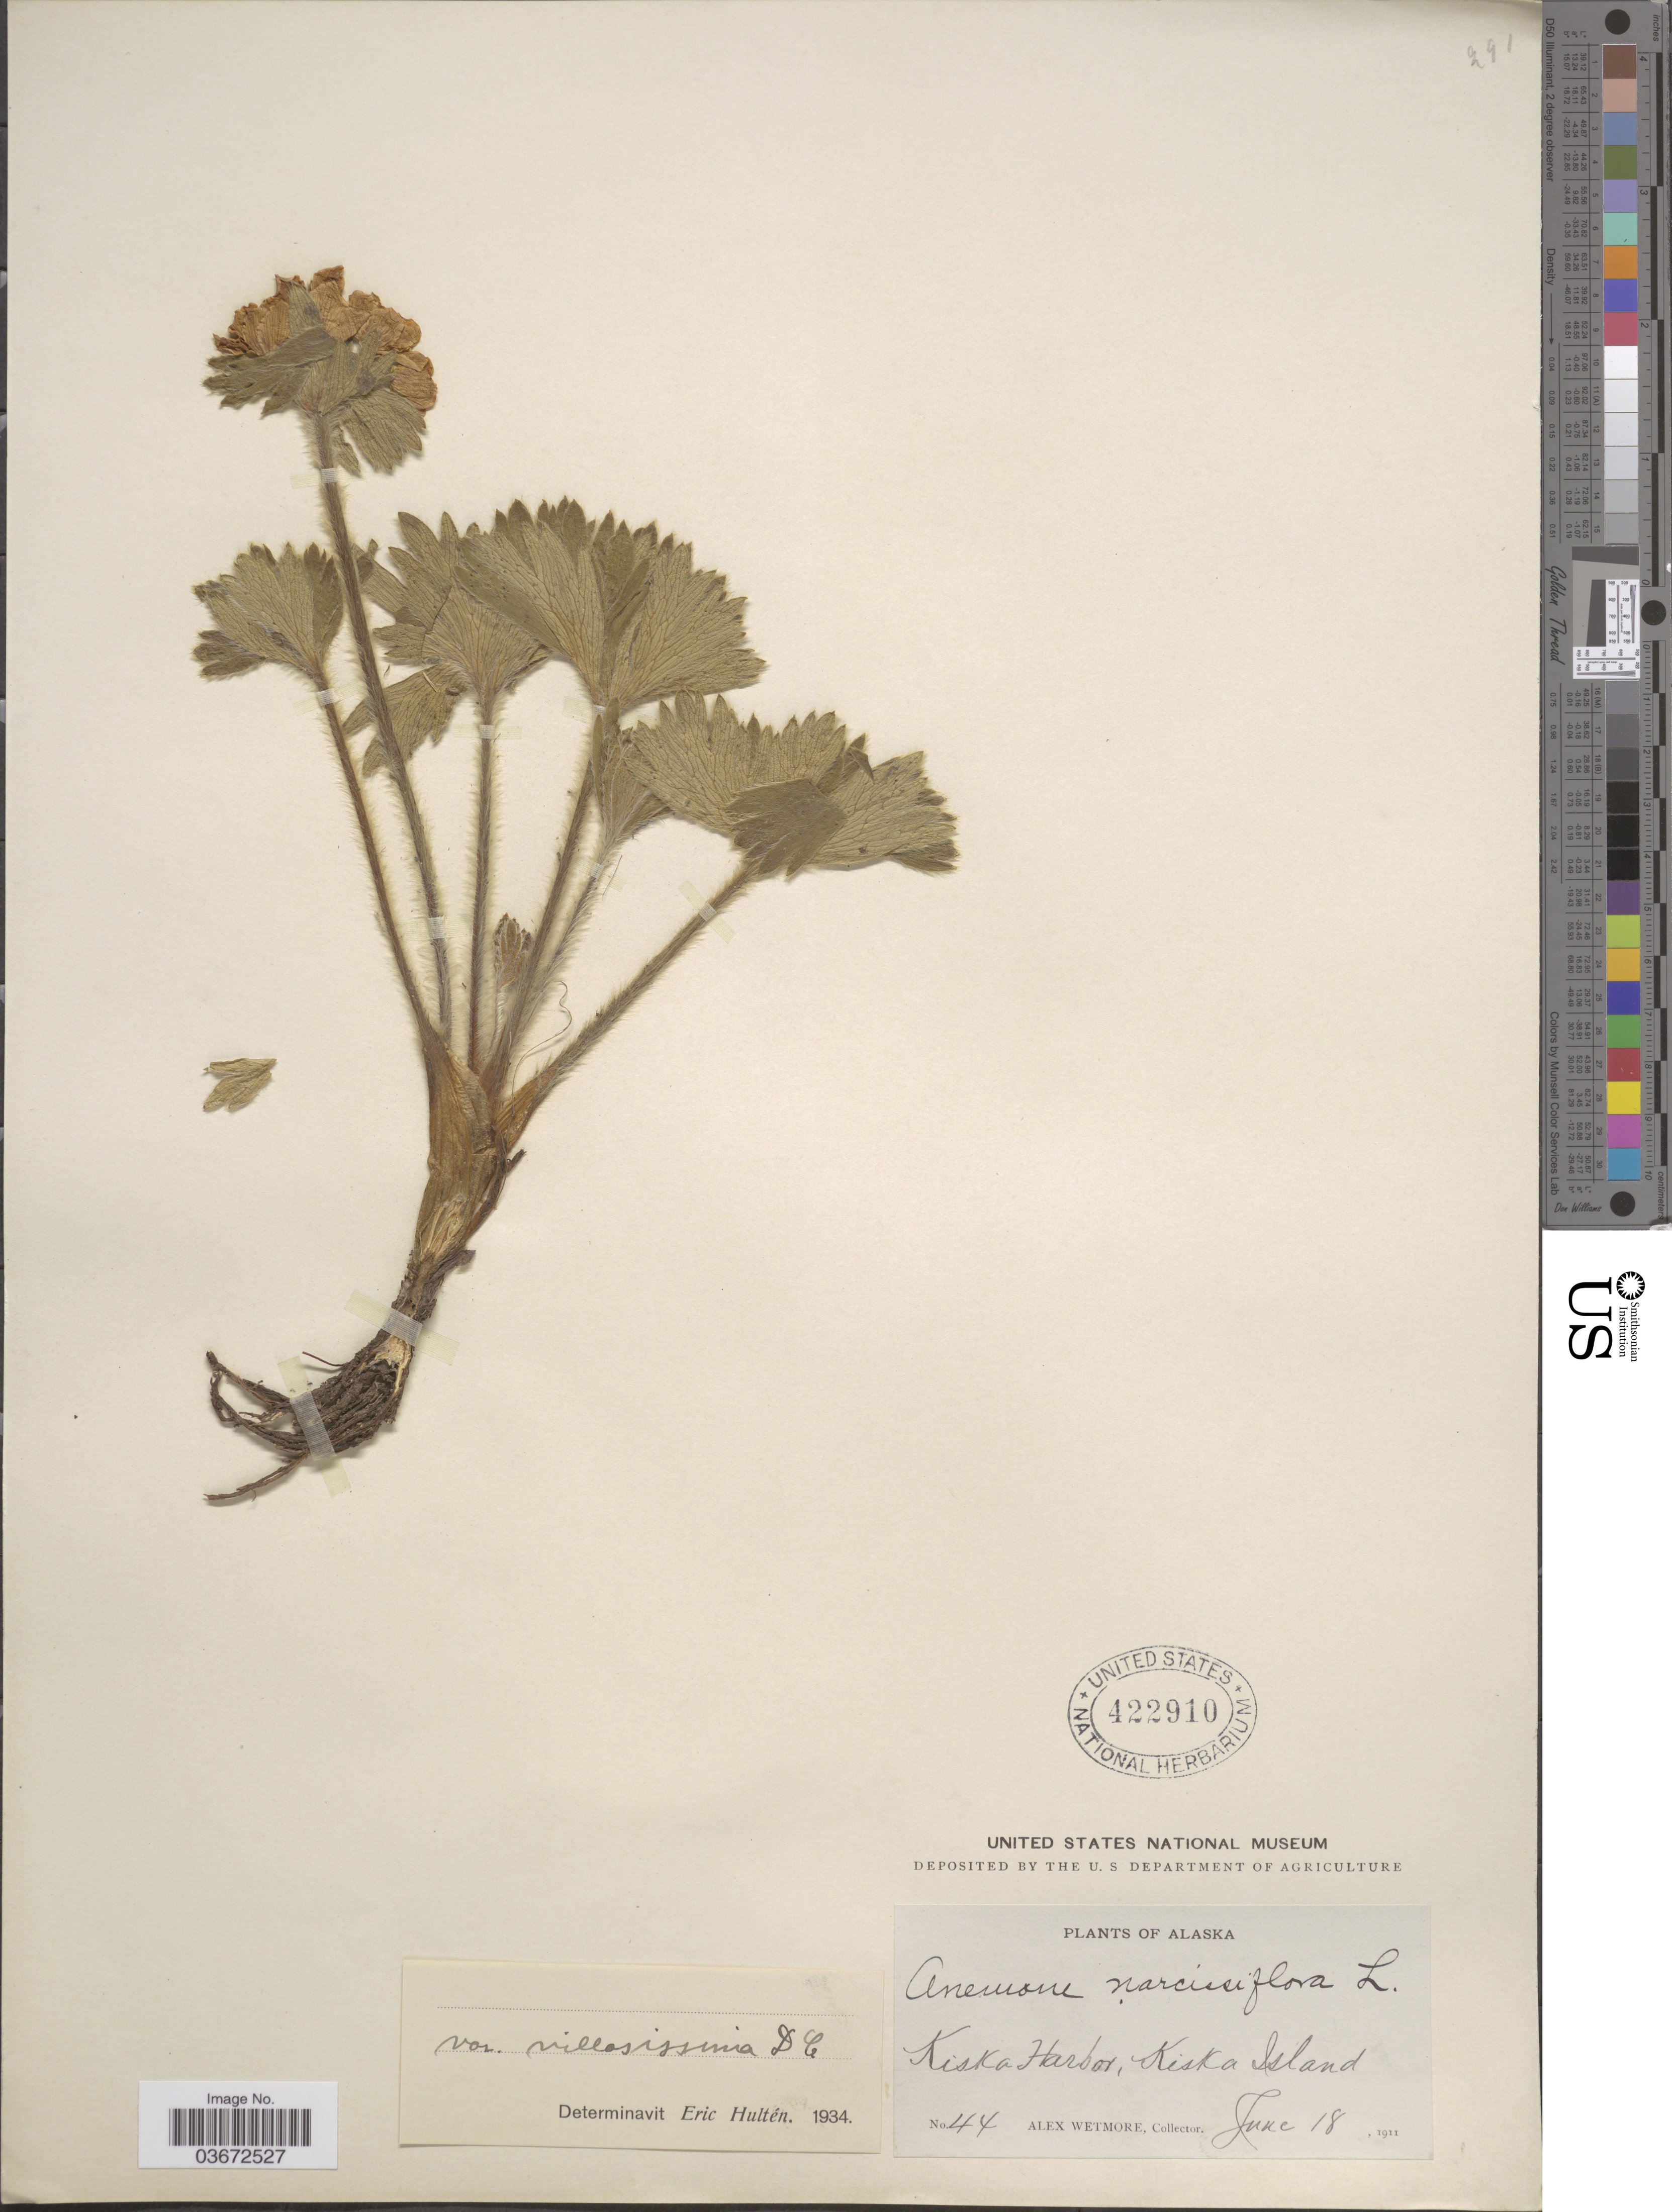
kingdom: Plantae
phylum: Tracheophyta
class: Magnoliopsida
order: Ranunculales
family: Ranunculaceae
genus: Anemone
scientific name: Anemone narcissiflora var. villosissima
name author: DC.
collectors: A. Wetmore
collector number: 44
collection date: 1911-06-18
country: United States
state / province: Alaska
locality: Kiska Harbor, Kiska Island.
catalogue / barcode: US 422910